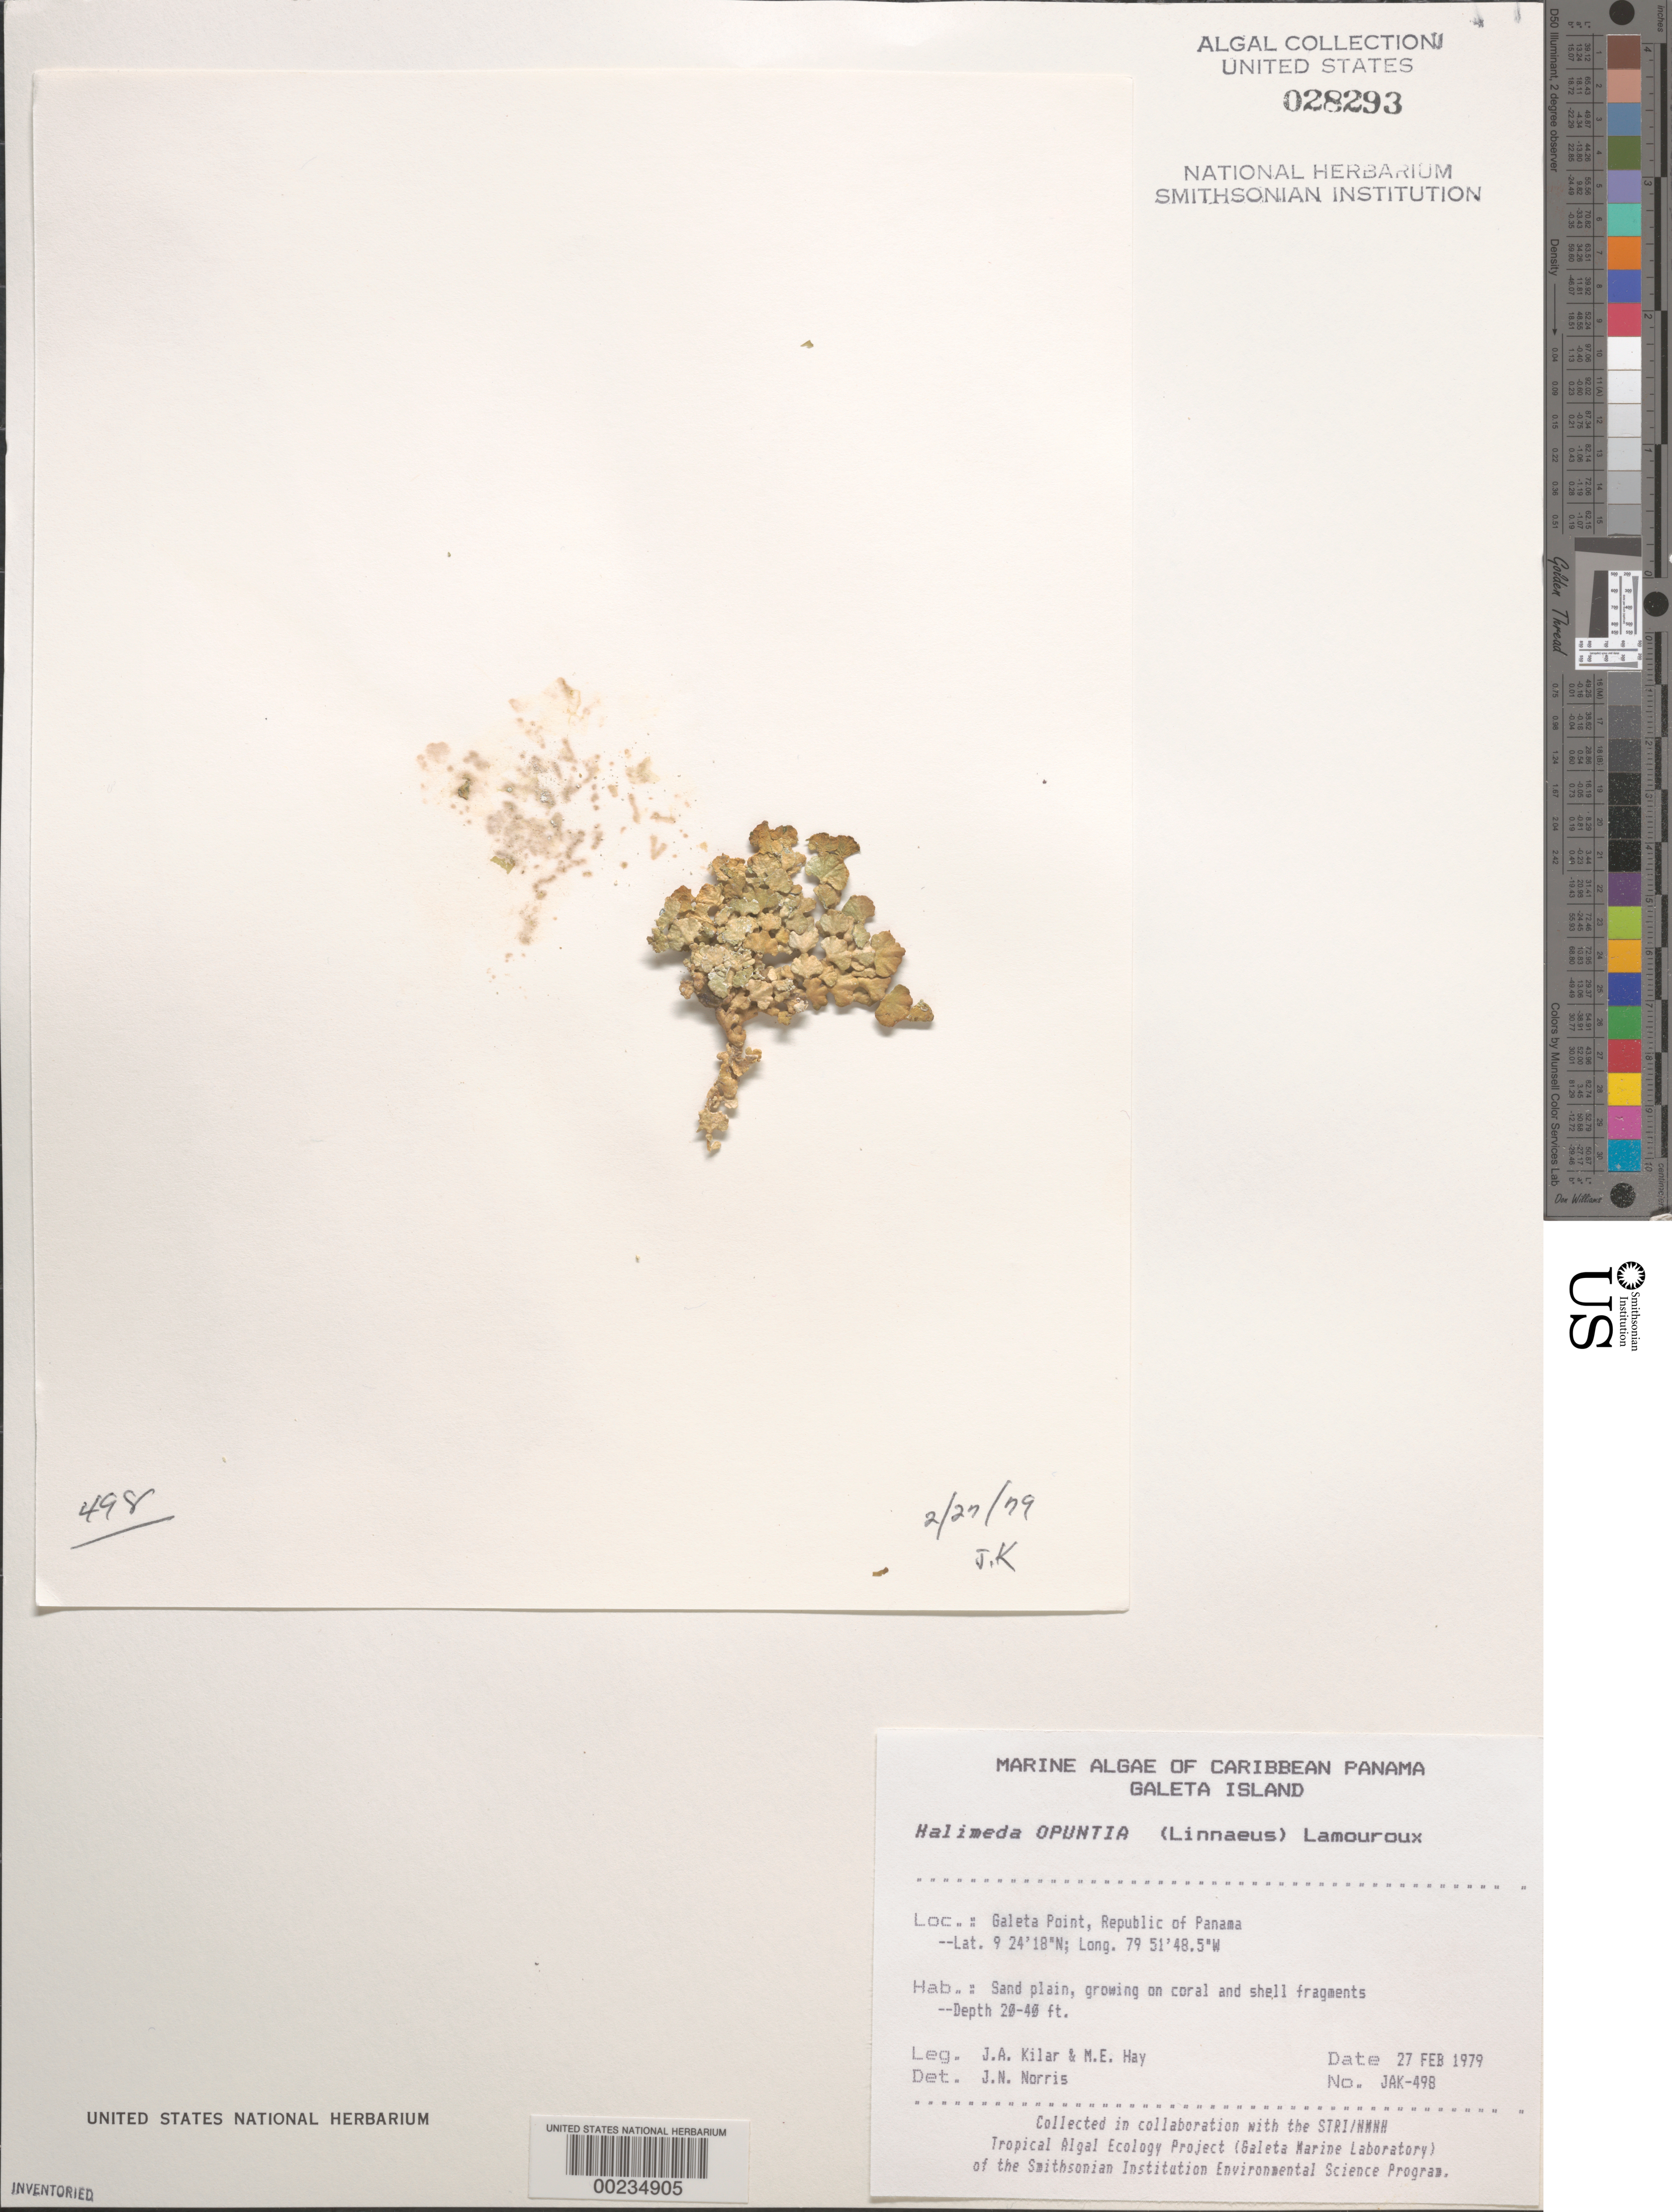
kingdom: Plantae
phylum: Chlorophyta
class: Ulvophyceae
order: Bryopsidales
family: Halimedaceae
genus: Halimeda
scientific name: Halimeda opuntia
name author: (L.) J.V.Lamouroux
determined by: Norris, James N.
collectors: J. A. Kilar & M. E. Hay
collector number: JAK-498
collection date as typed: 27 Feb 1979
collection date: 1979-02-27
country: Panama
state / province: Colón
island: Galeta Island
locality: Galeta Point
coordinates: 9 24' 18" N, 79 51' 48.5" W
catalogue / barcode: US 28293